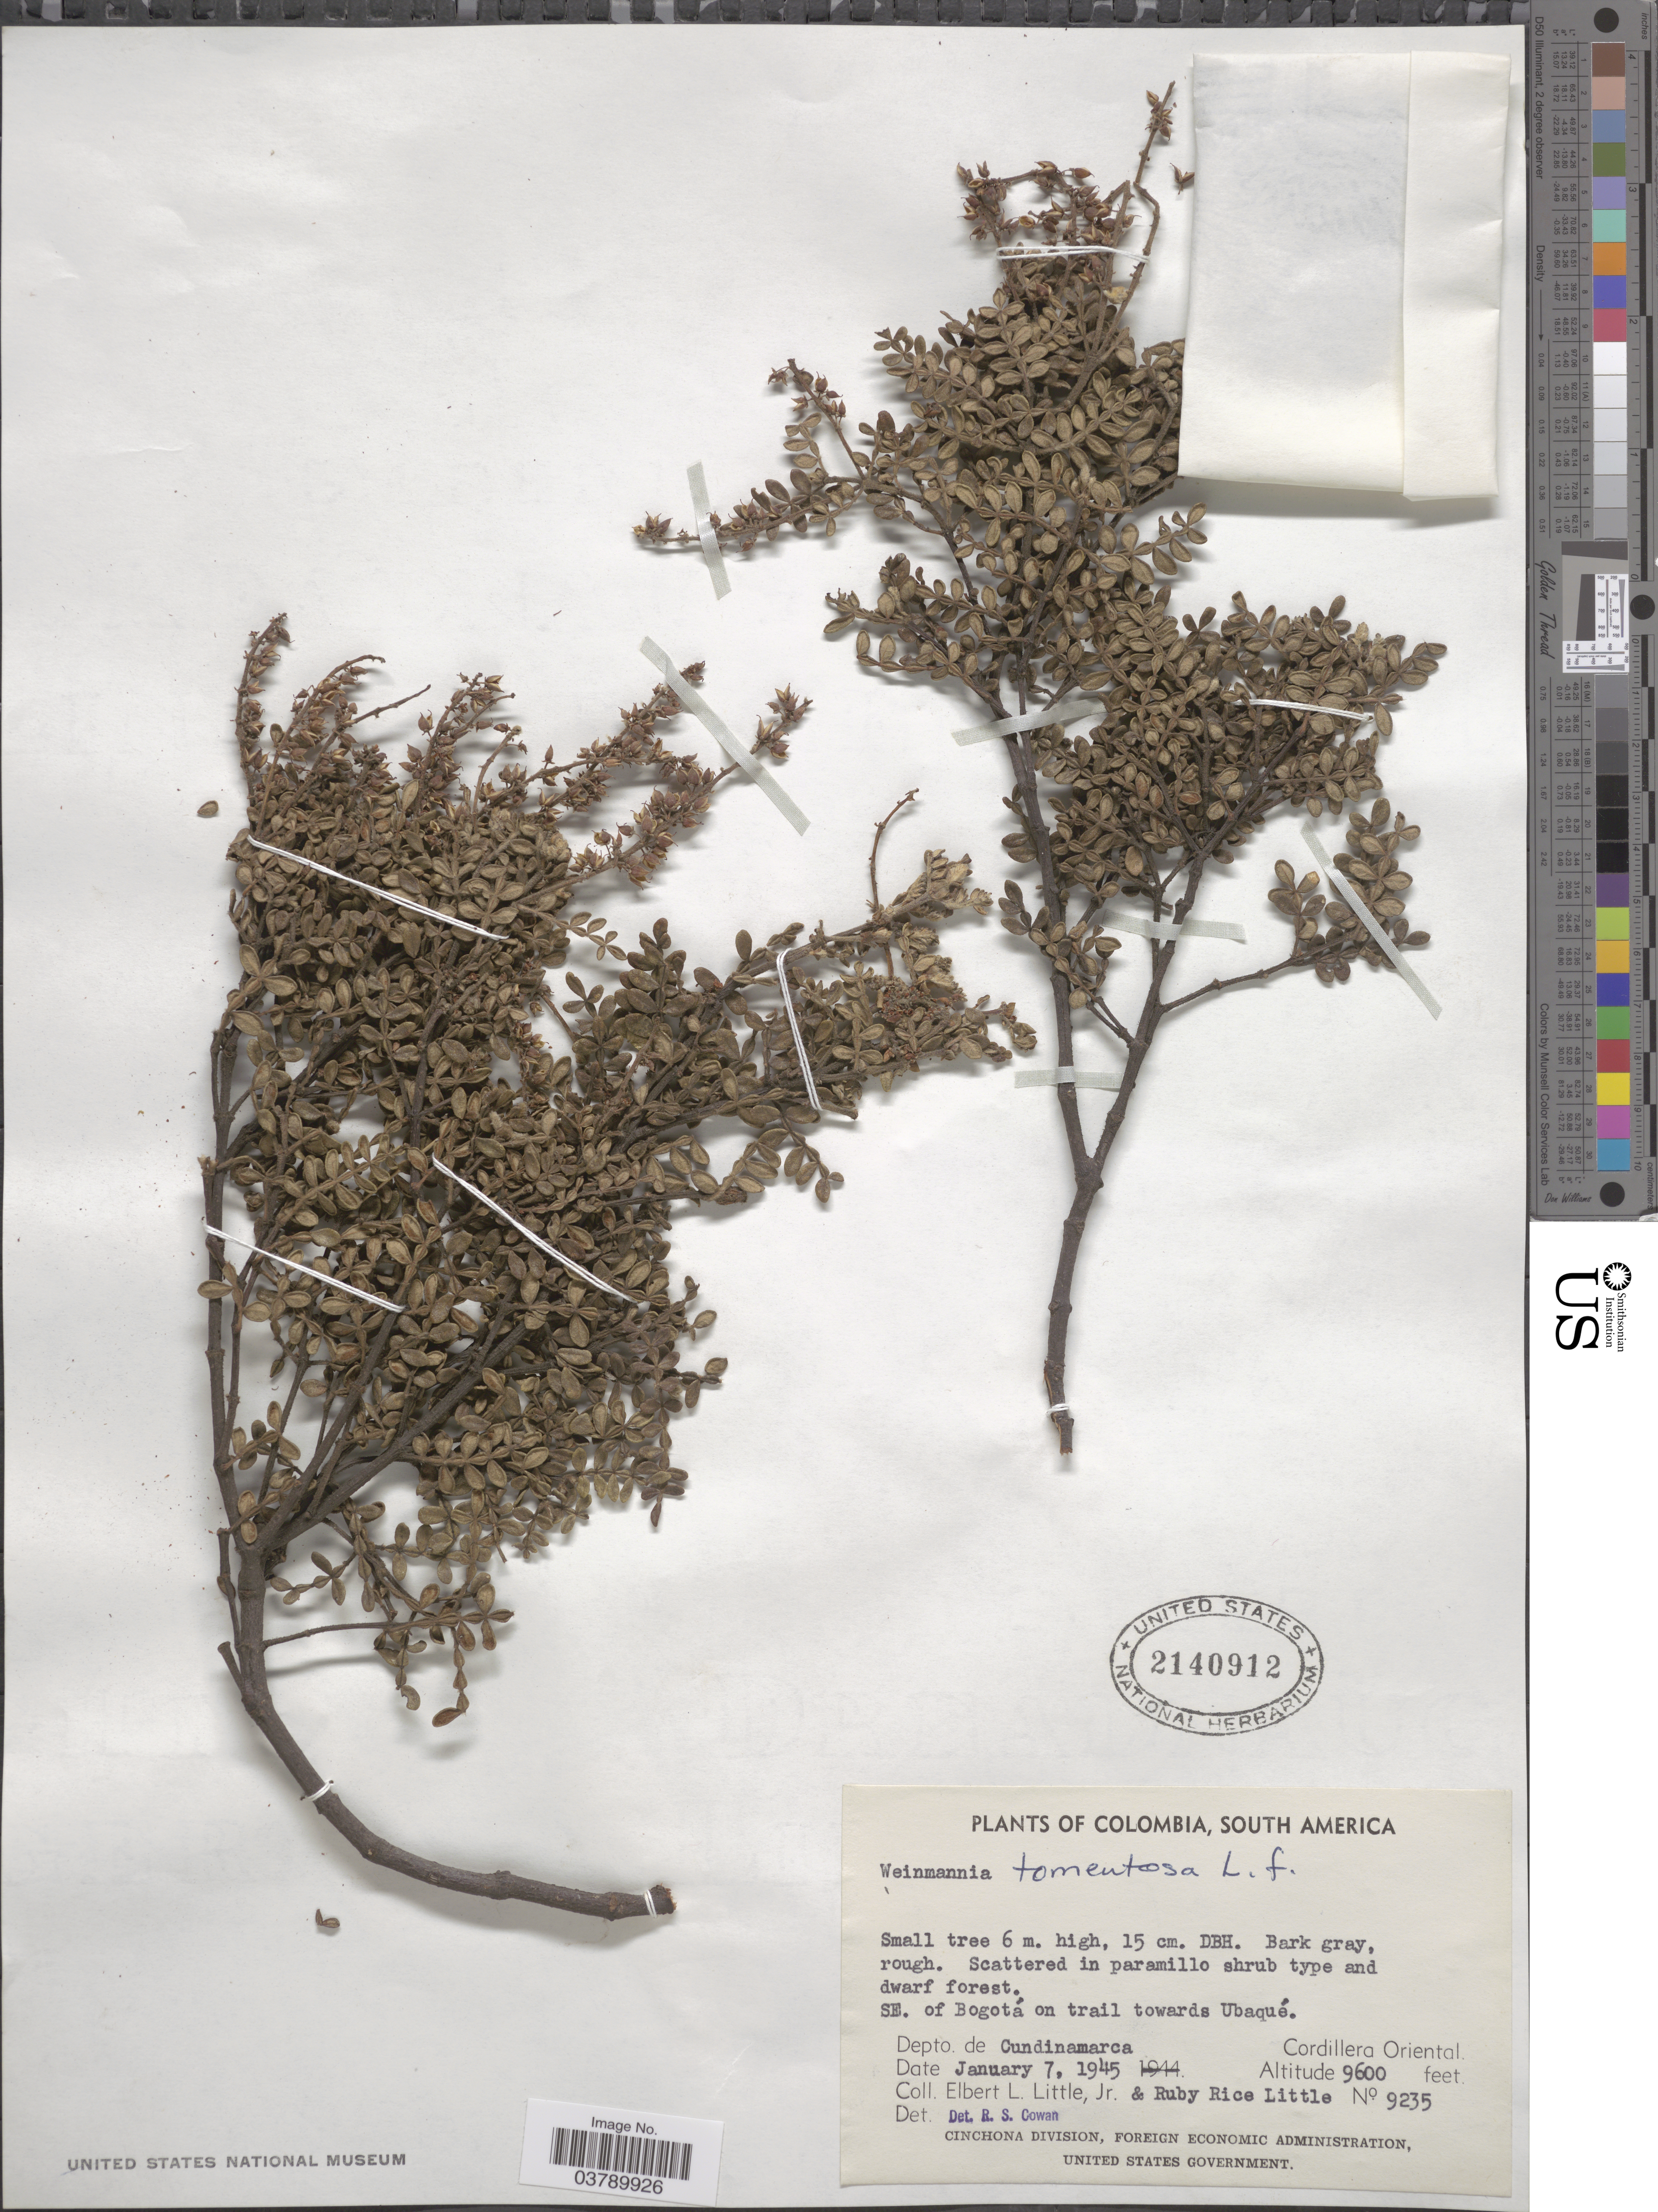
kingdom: Plantae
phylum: Tracheophyta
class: Magnoliopsida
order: Oxalidales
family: Cunoniaceae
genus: Weinmannia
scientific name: Weinmannia tomentosa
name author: L.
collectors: E. L. Little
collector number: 9235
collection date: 1945-01-07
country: Colombia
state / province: Cundinamarca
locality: SE. of Bogotá on trail towards Ubaqué. Depto. de Cundinamarca. Cordillera Oriental.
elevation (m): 2926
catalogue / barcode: US 2140912